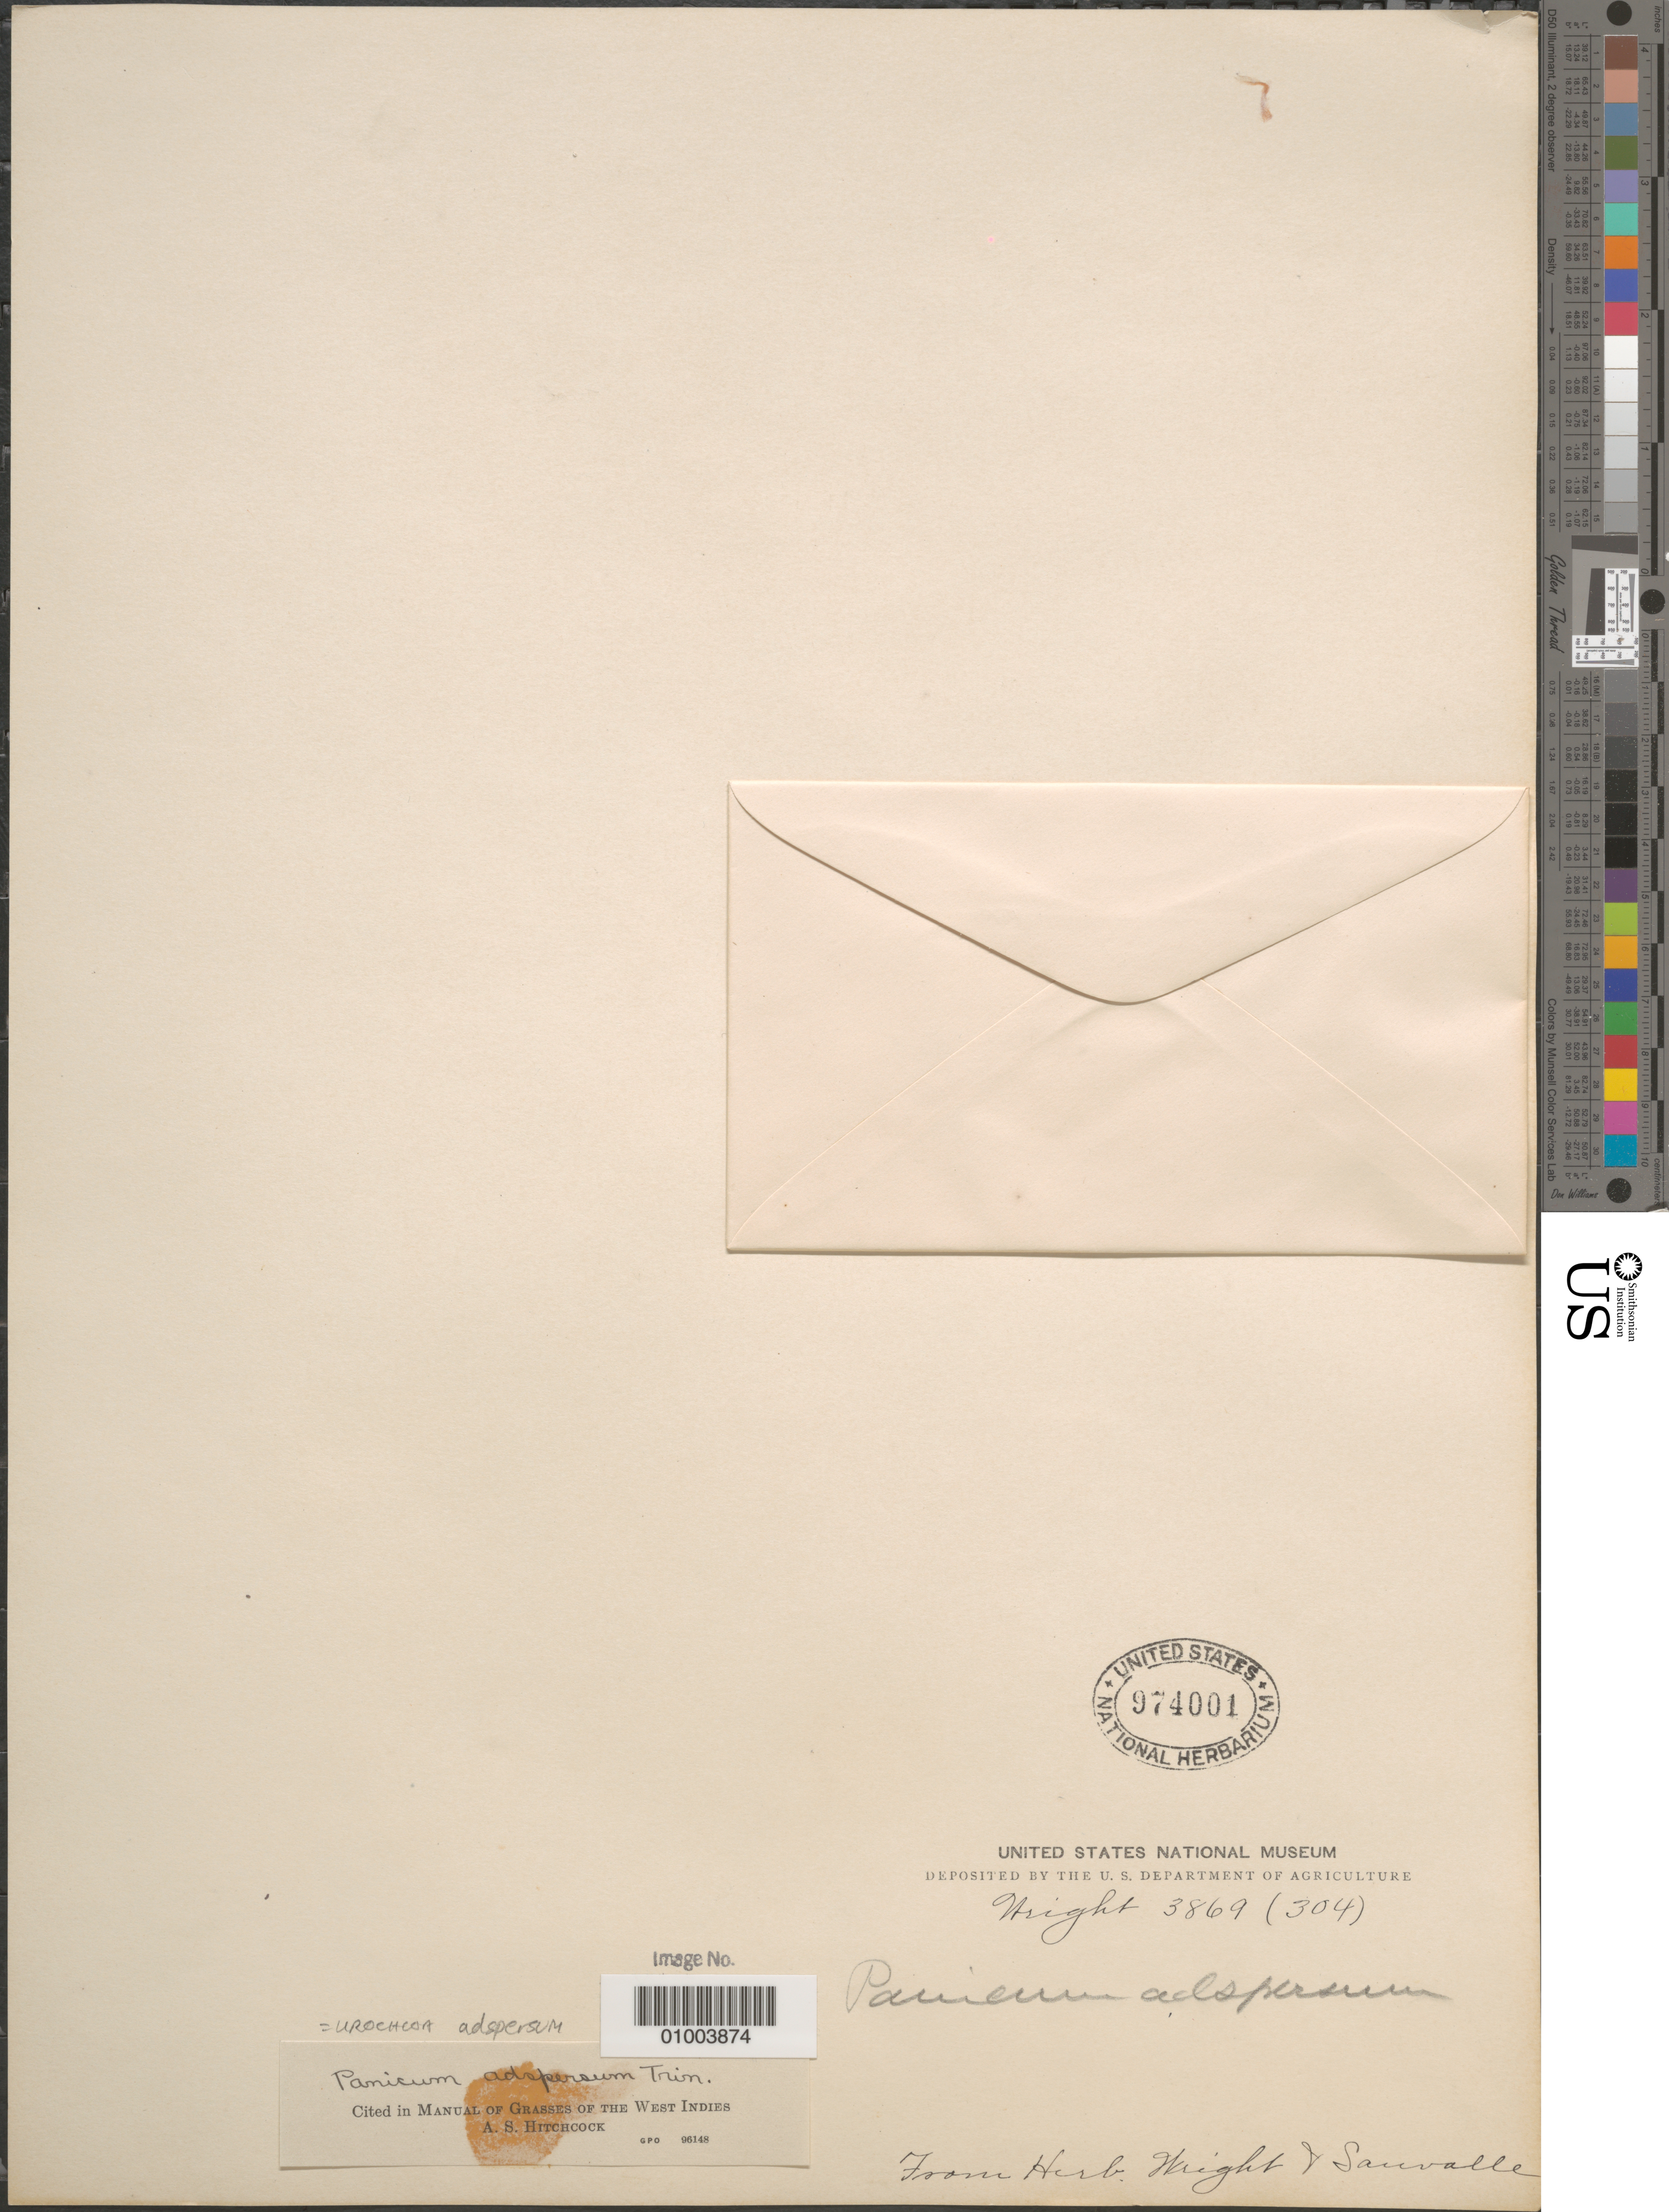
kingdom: Plantae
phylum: Tracheophyta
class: Liliopsida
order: Poales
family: Poaceae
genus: Urochloa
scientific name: Urochloa adspersa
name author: (Trin.) R.D. Webster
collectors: C. Wright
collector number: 304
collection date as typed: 1800 to 1899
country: Cuba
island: Cuba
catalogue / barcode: US 974001